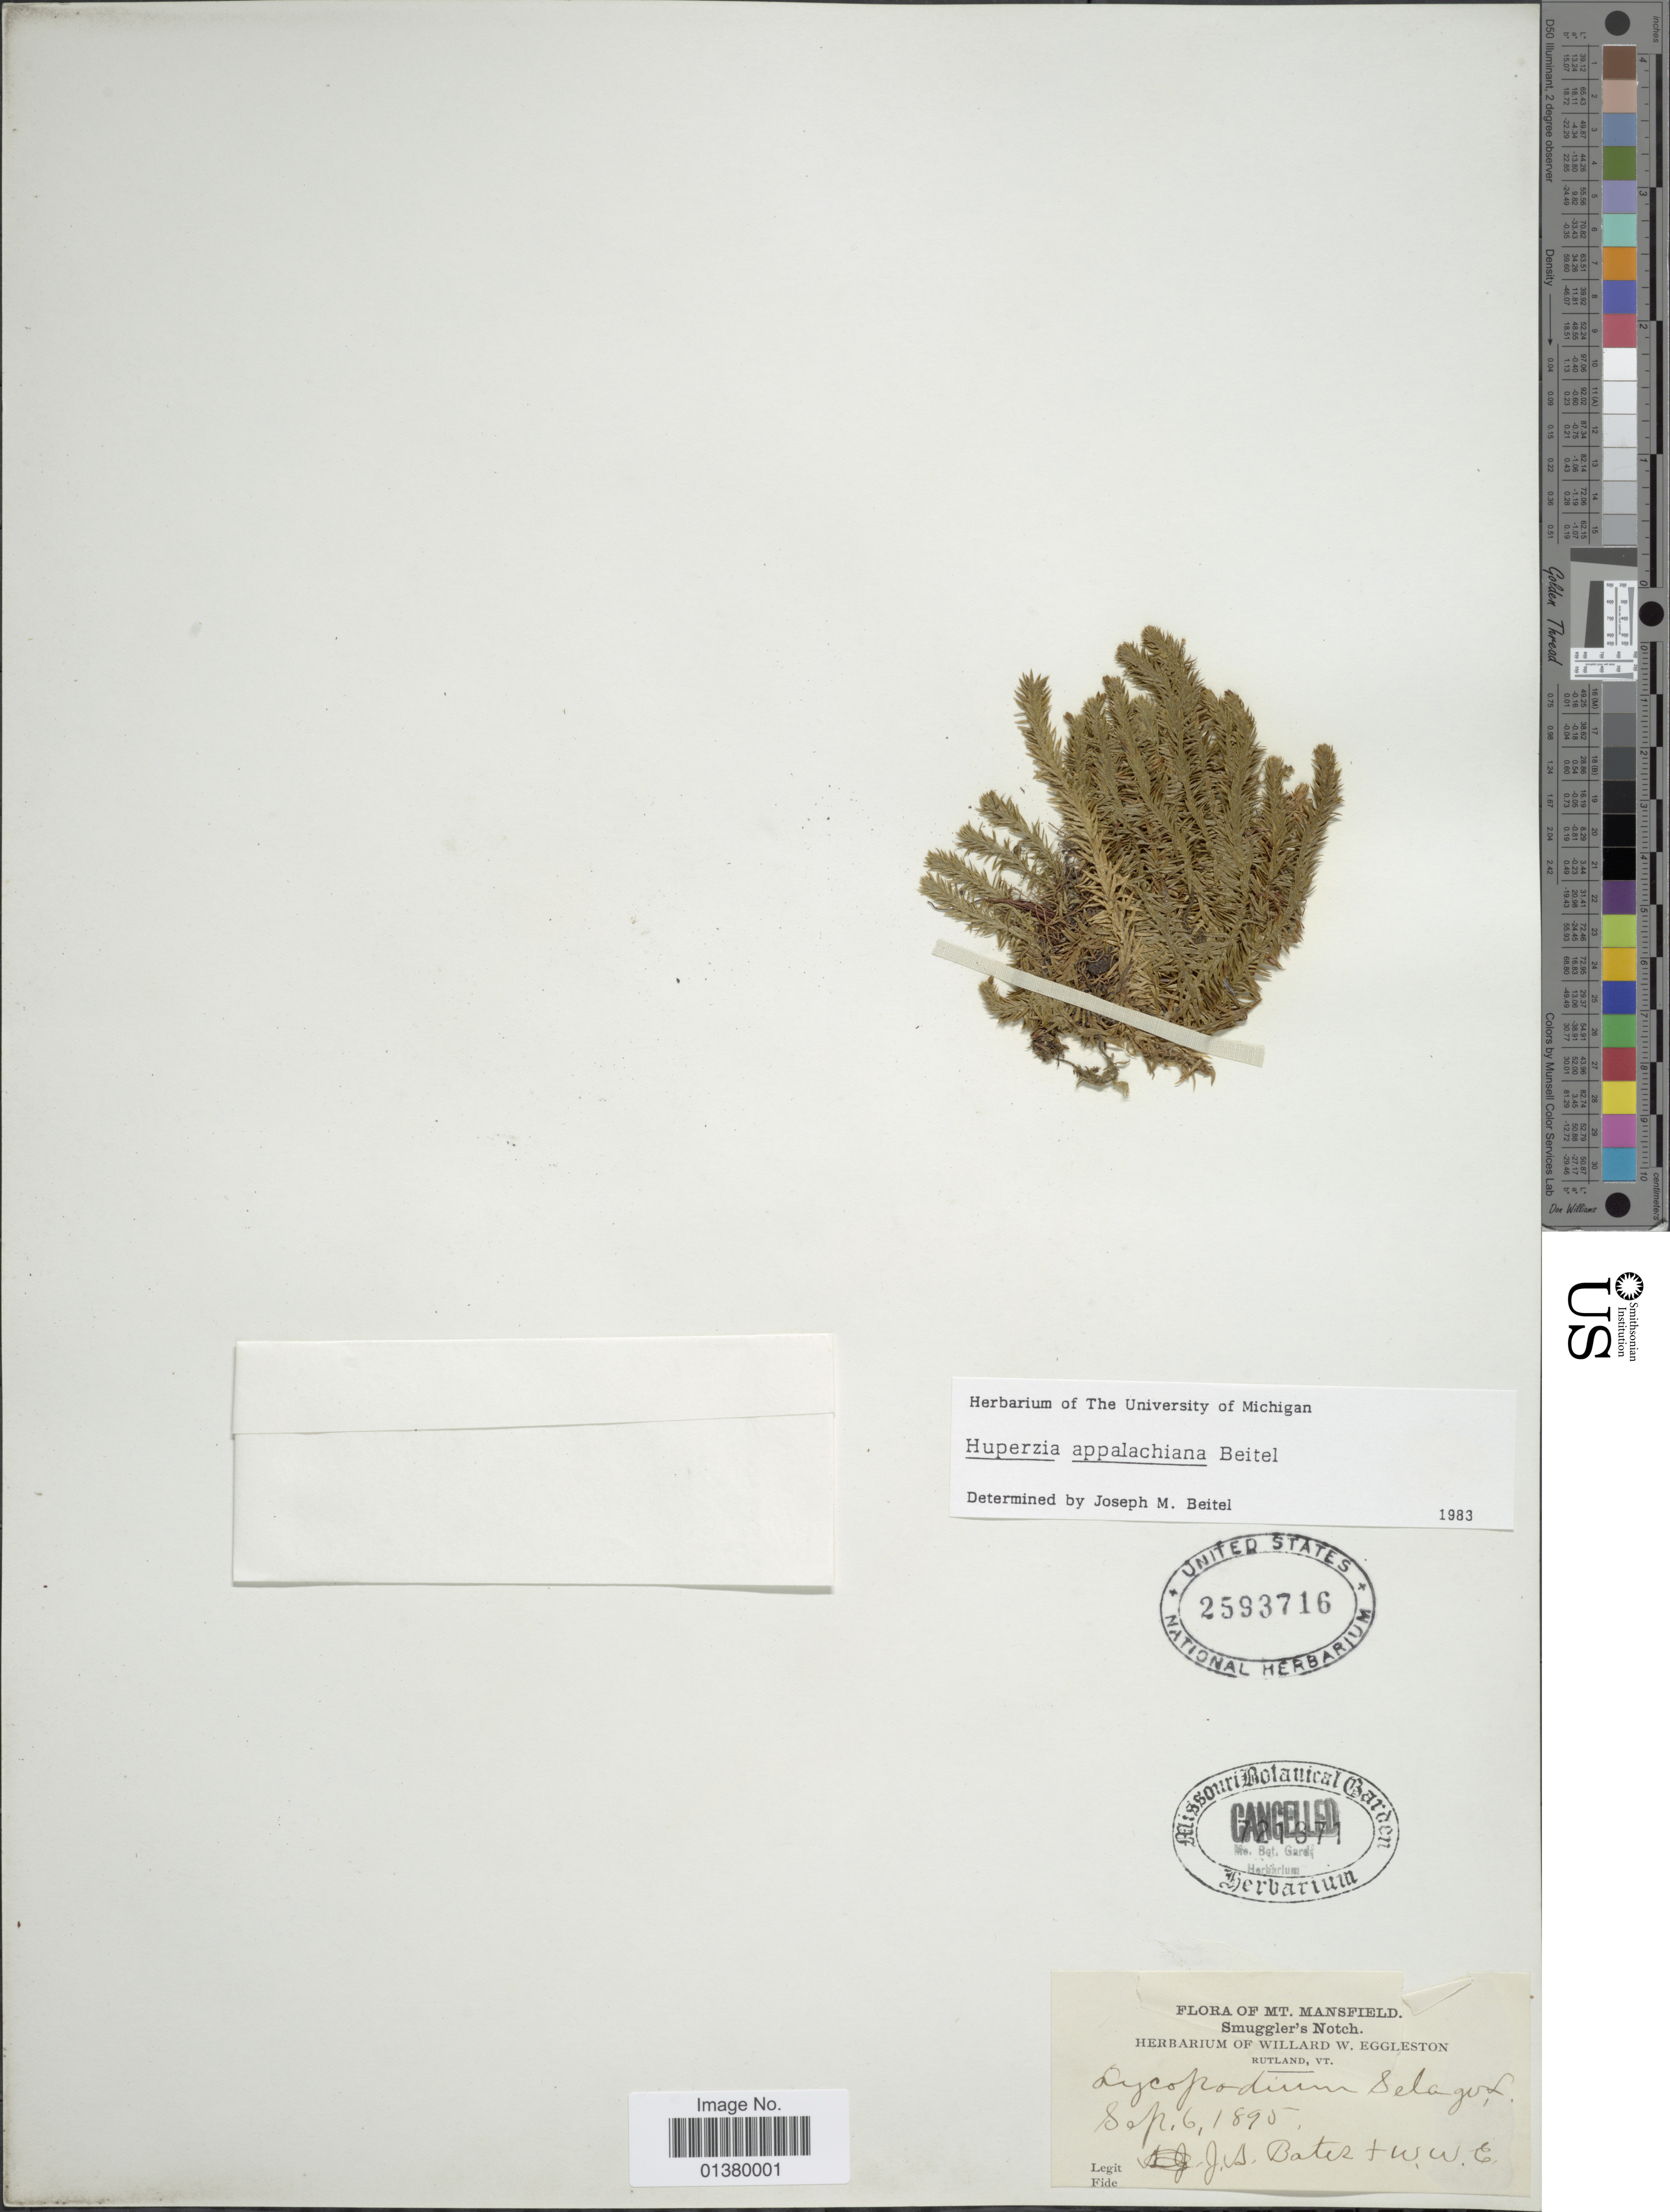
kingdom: Plantae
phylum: Tracheophyta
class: Lycopodiopsida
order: Lycopodiales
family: Lycopodiaceae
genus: Huperzia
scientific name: Huperzia appalachiana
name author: Beitel & Mickel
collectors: J. Bater & W. W. Eggleston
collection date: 1895-09-06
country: United States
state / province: Vermont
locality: Mt. Mansfields, Smuggler's Notch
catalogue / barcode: US 2593716